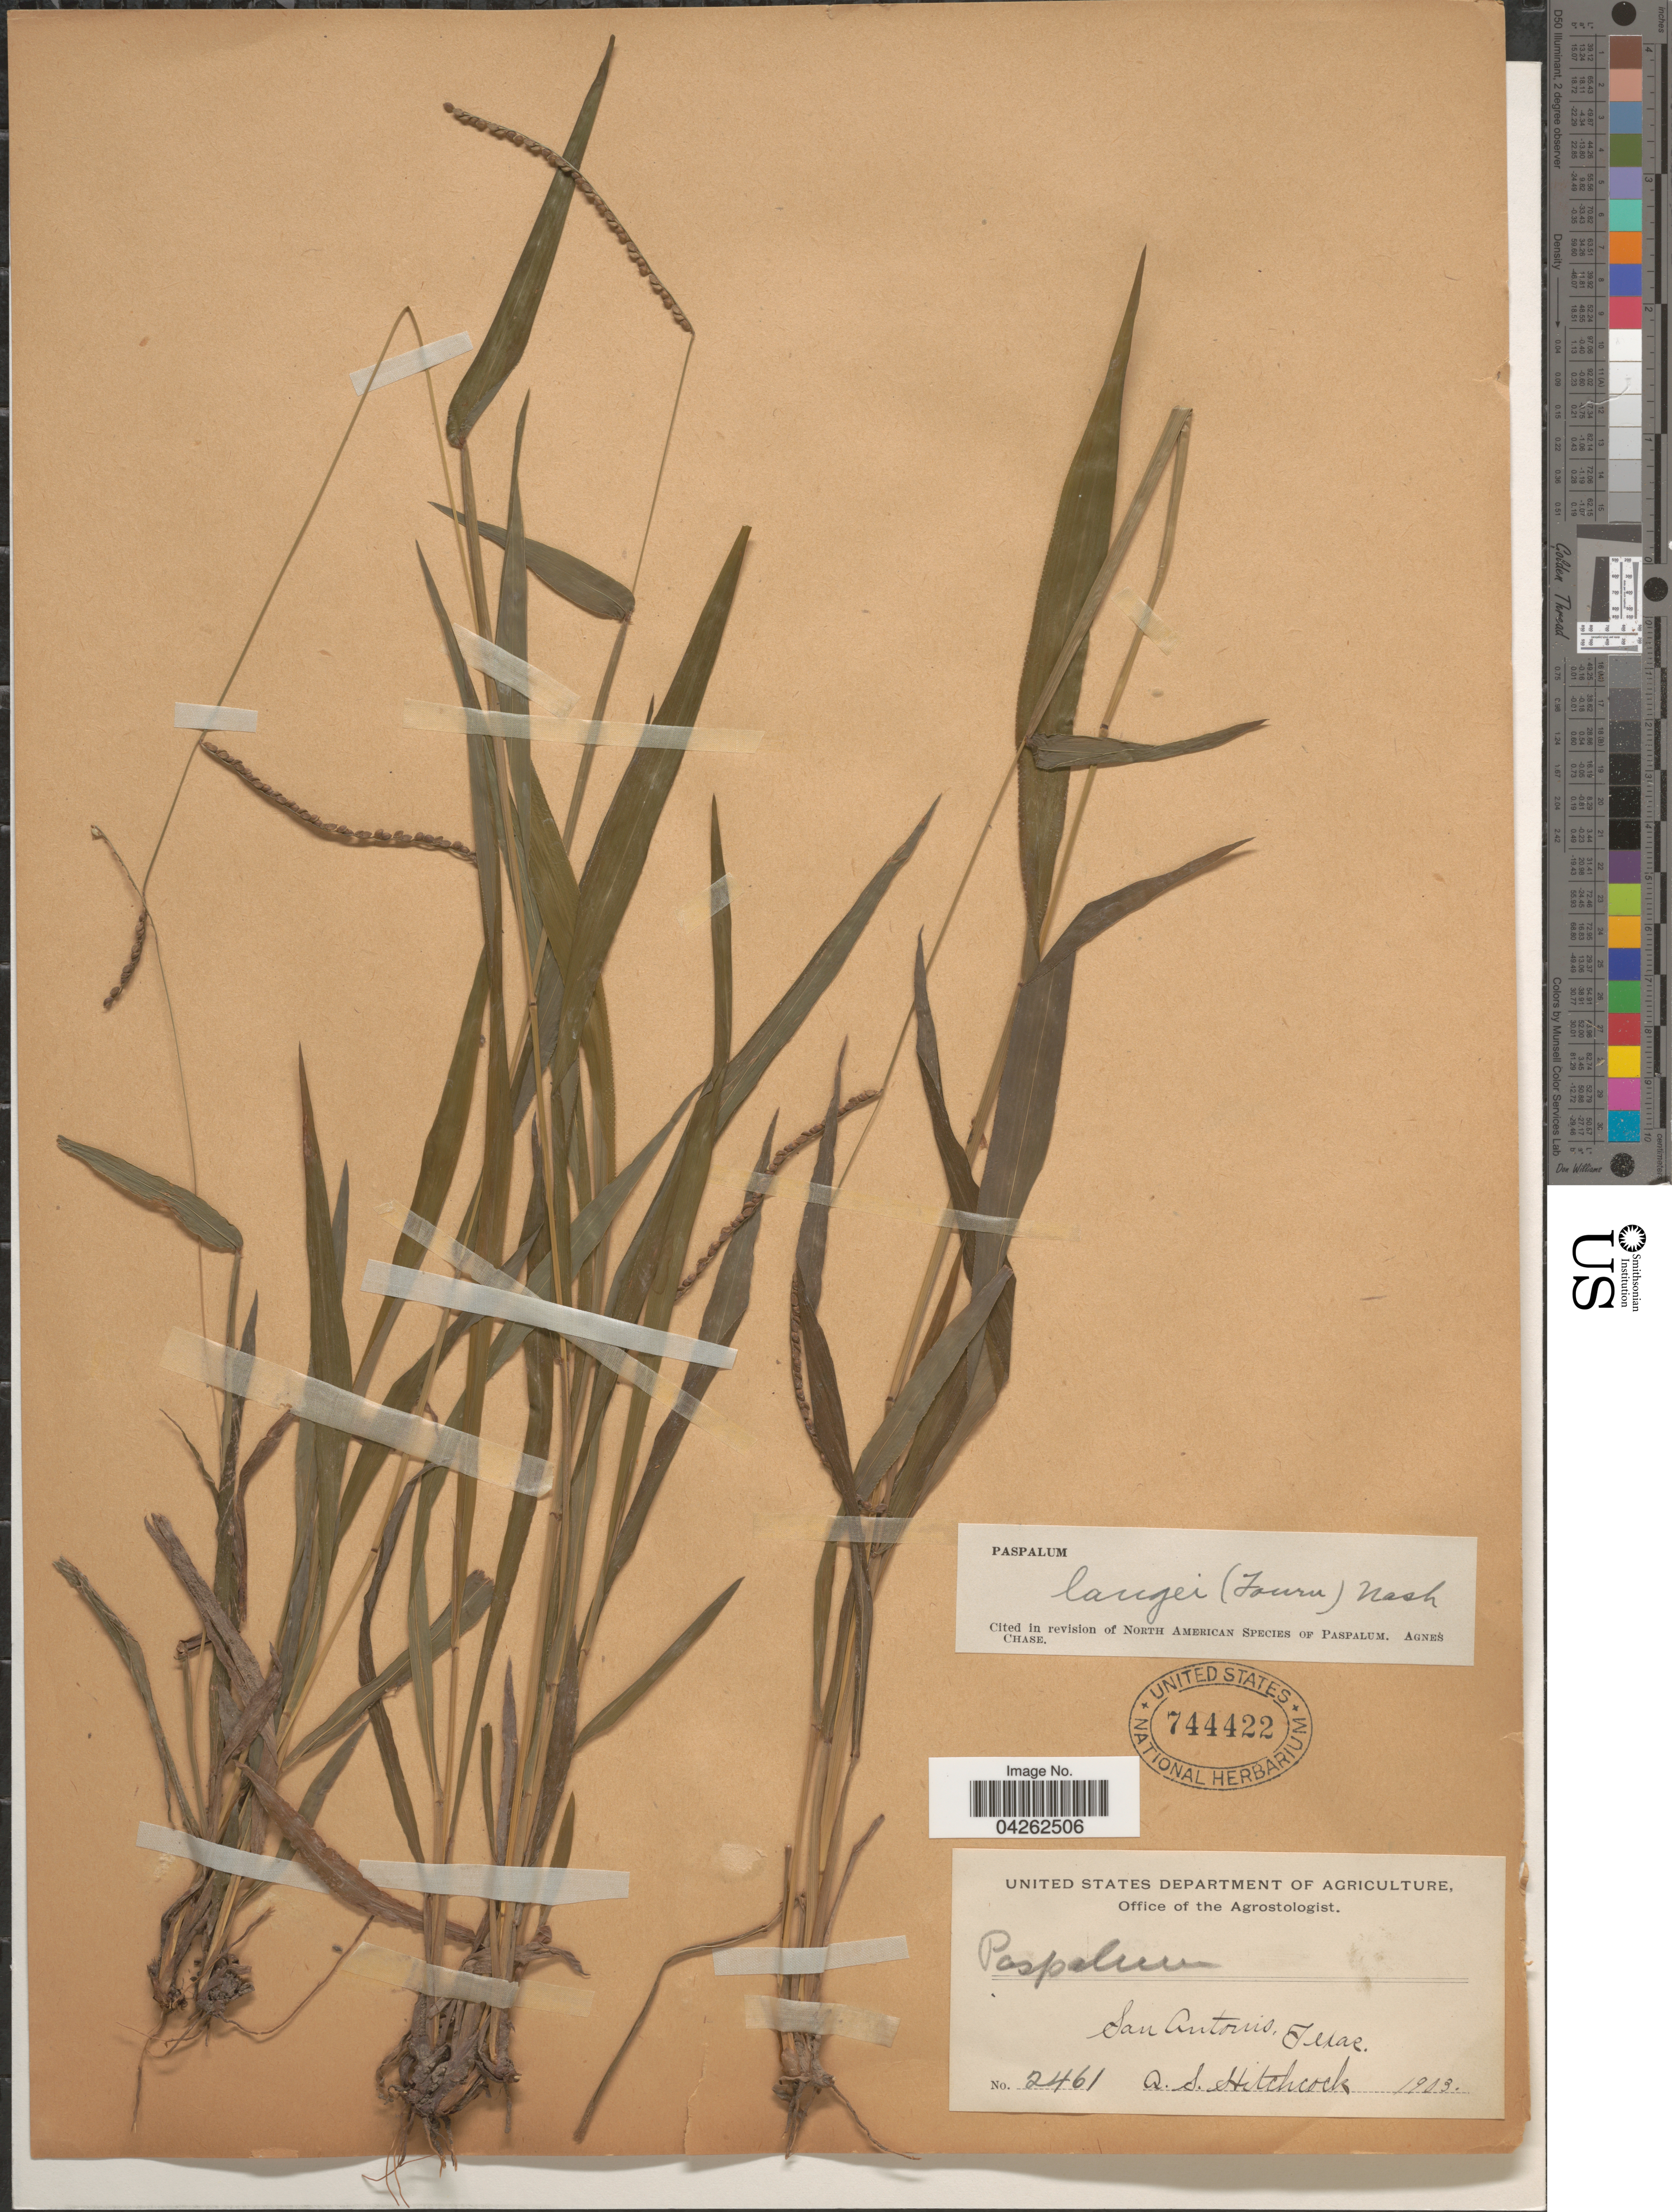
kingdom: Plantae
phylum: Tracheophyta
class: Liliopsida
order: Poales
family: Poaceae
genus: Paspalum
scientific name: Paspalum langei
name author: (E. Fourn.) Nash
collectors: A. S. Hitchcock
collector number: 2461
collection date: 1903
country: United States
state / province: Texas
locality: San Antonio.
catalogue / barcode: US 744422